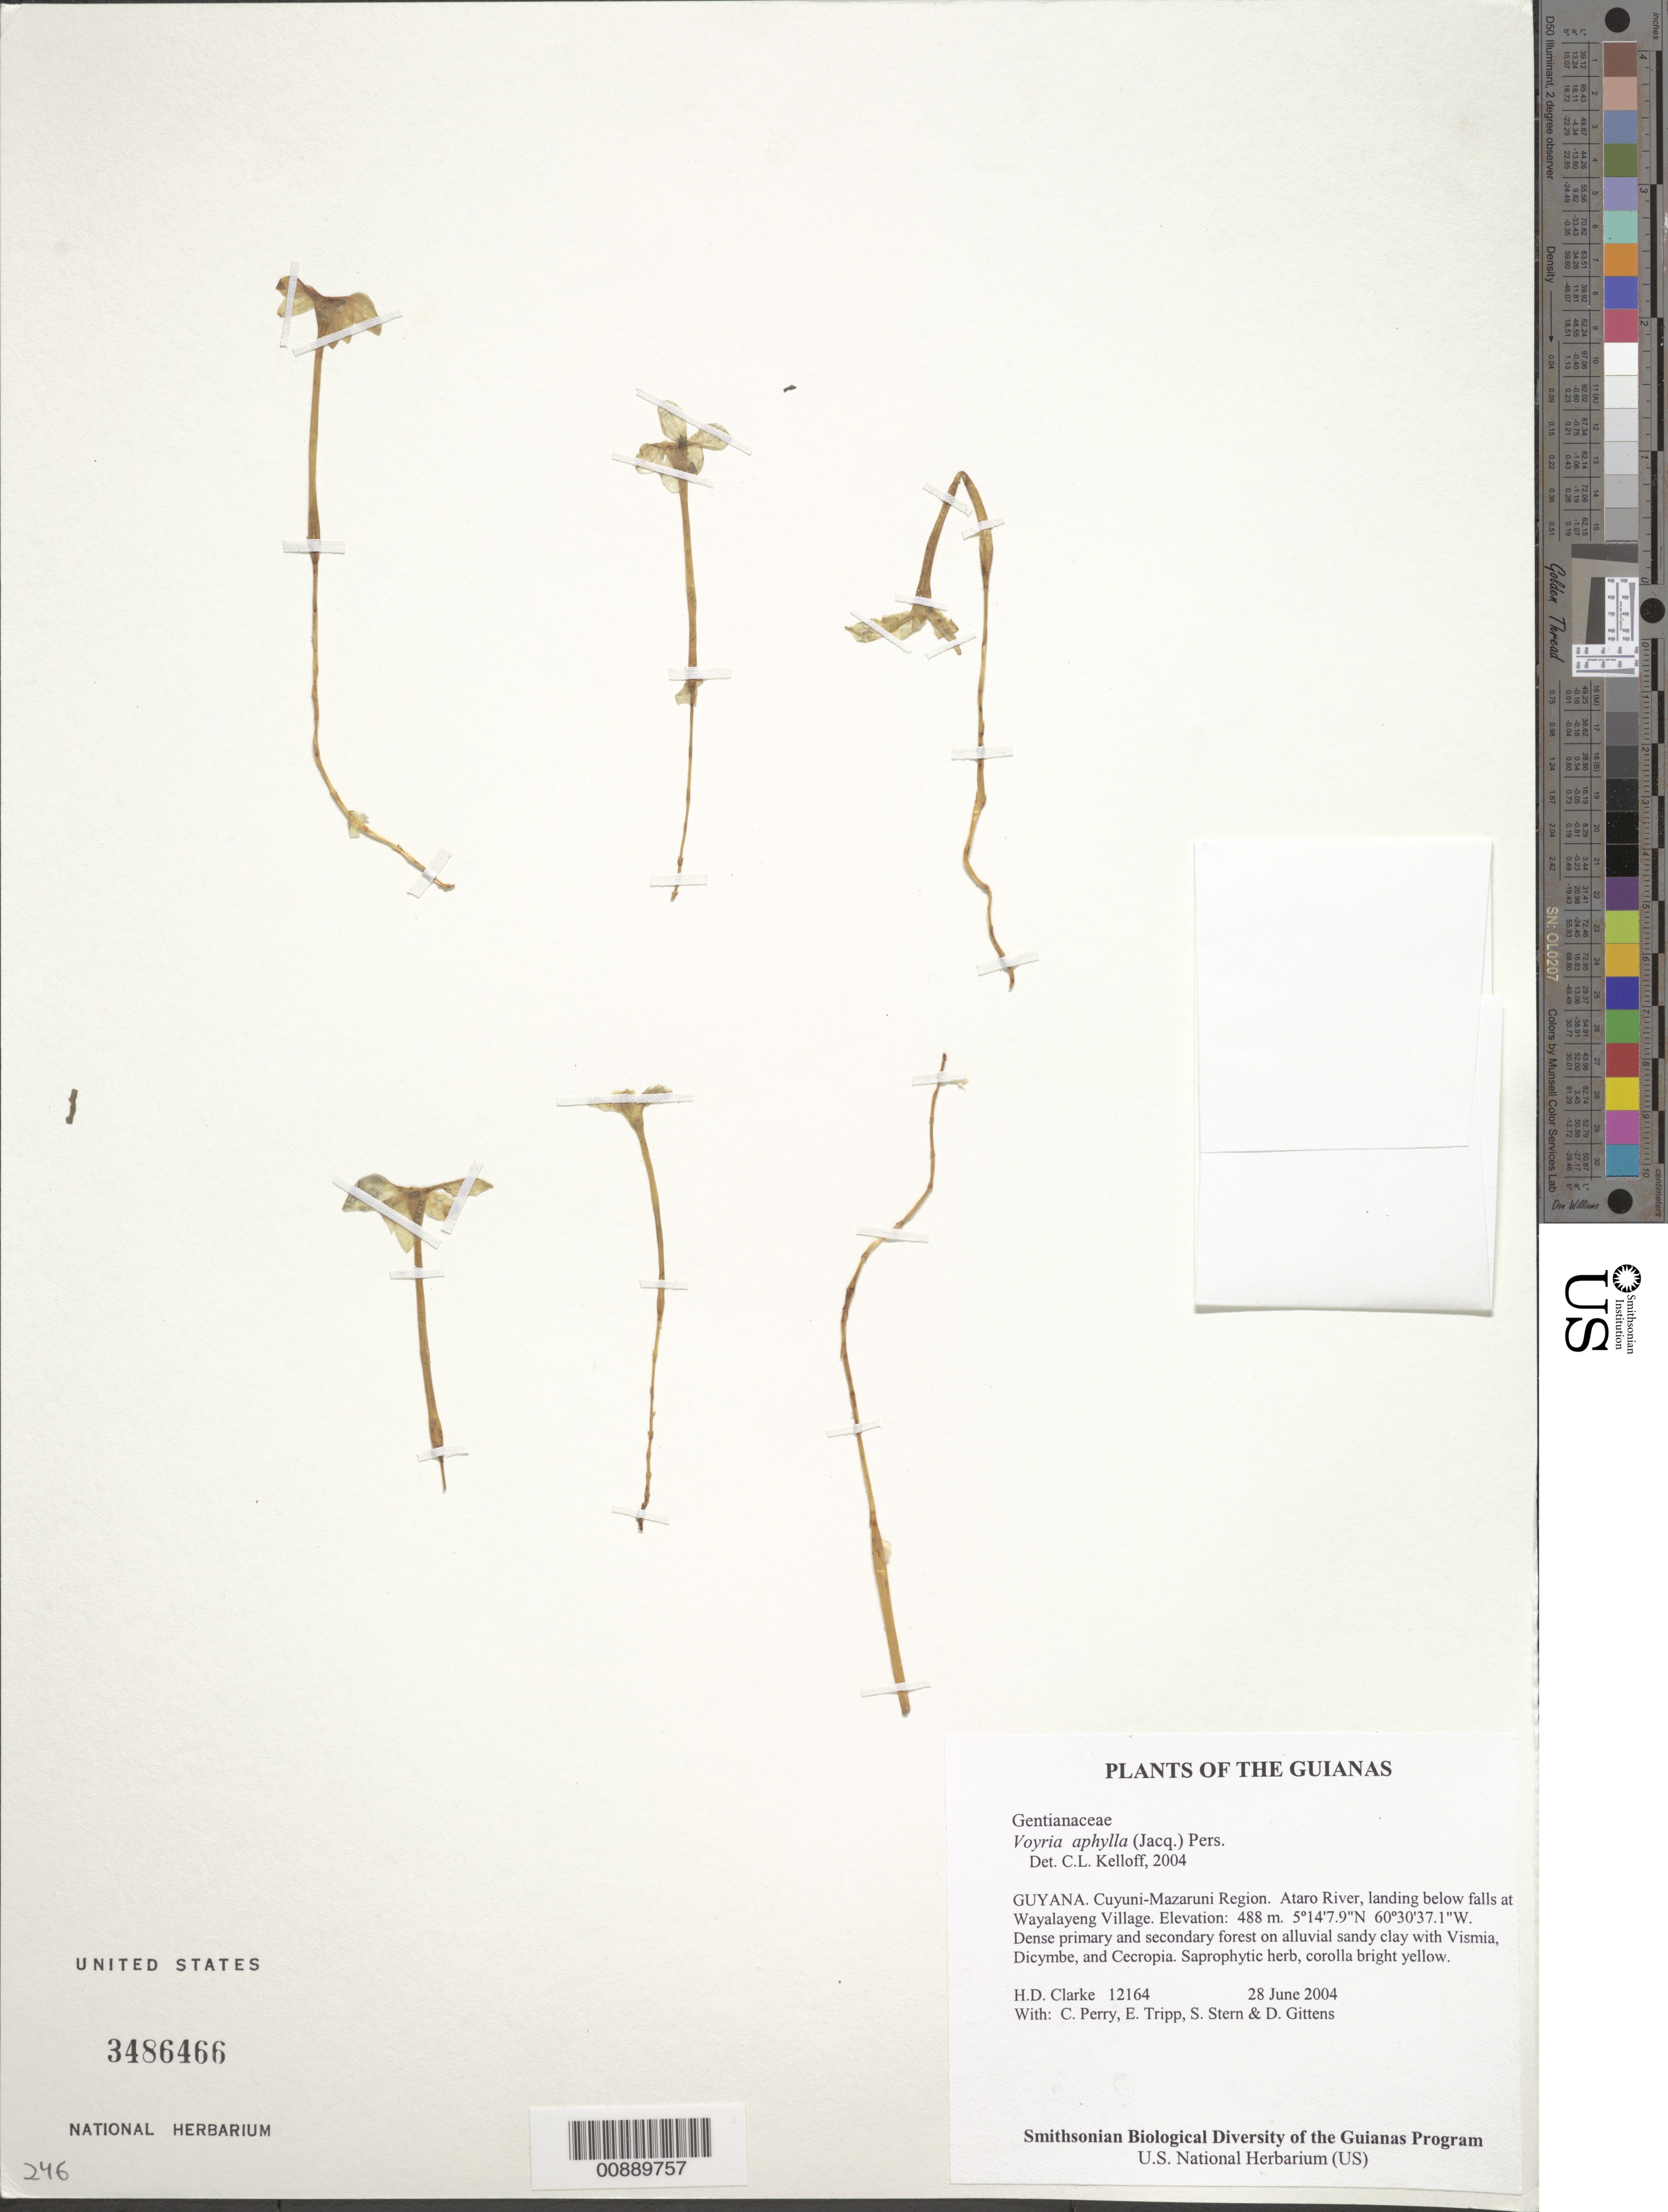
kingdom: Plantae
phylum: Tracheophyta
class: Magnoliopsida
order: Gentianales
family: Gentianaceae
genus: Voyria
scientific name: Voyria aphylla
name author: (Jacq.) Pers.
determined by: Kelloff, Carol L., (US), Smithsonian Institution - National Museum of Natural History (UNITED STATES)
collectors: H. D. Clarke, C. Perry, E. Tripp, S. R. Stern & D. Gittens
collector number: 12164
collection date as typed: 28 June 2004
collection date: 2004-06-28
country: Guyana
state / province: Cuyuni-Mazaruni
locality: Ataro River, landing below falls at Wayalayeng Village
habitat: Dense primary and secondary forest on alluvial sandy clay with Vismia, Dicymbe, and Cecropia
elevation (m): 488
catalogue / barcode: US 3486466